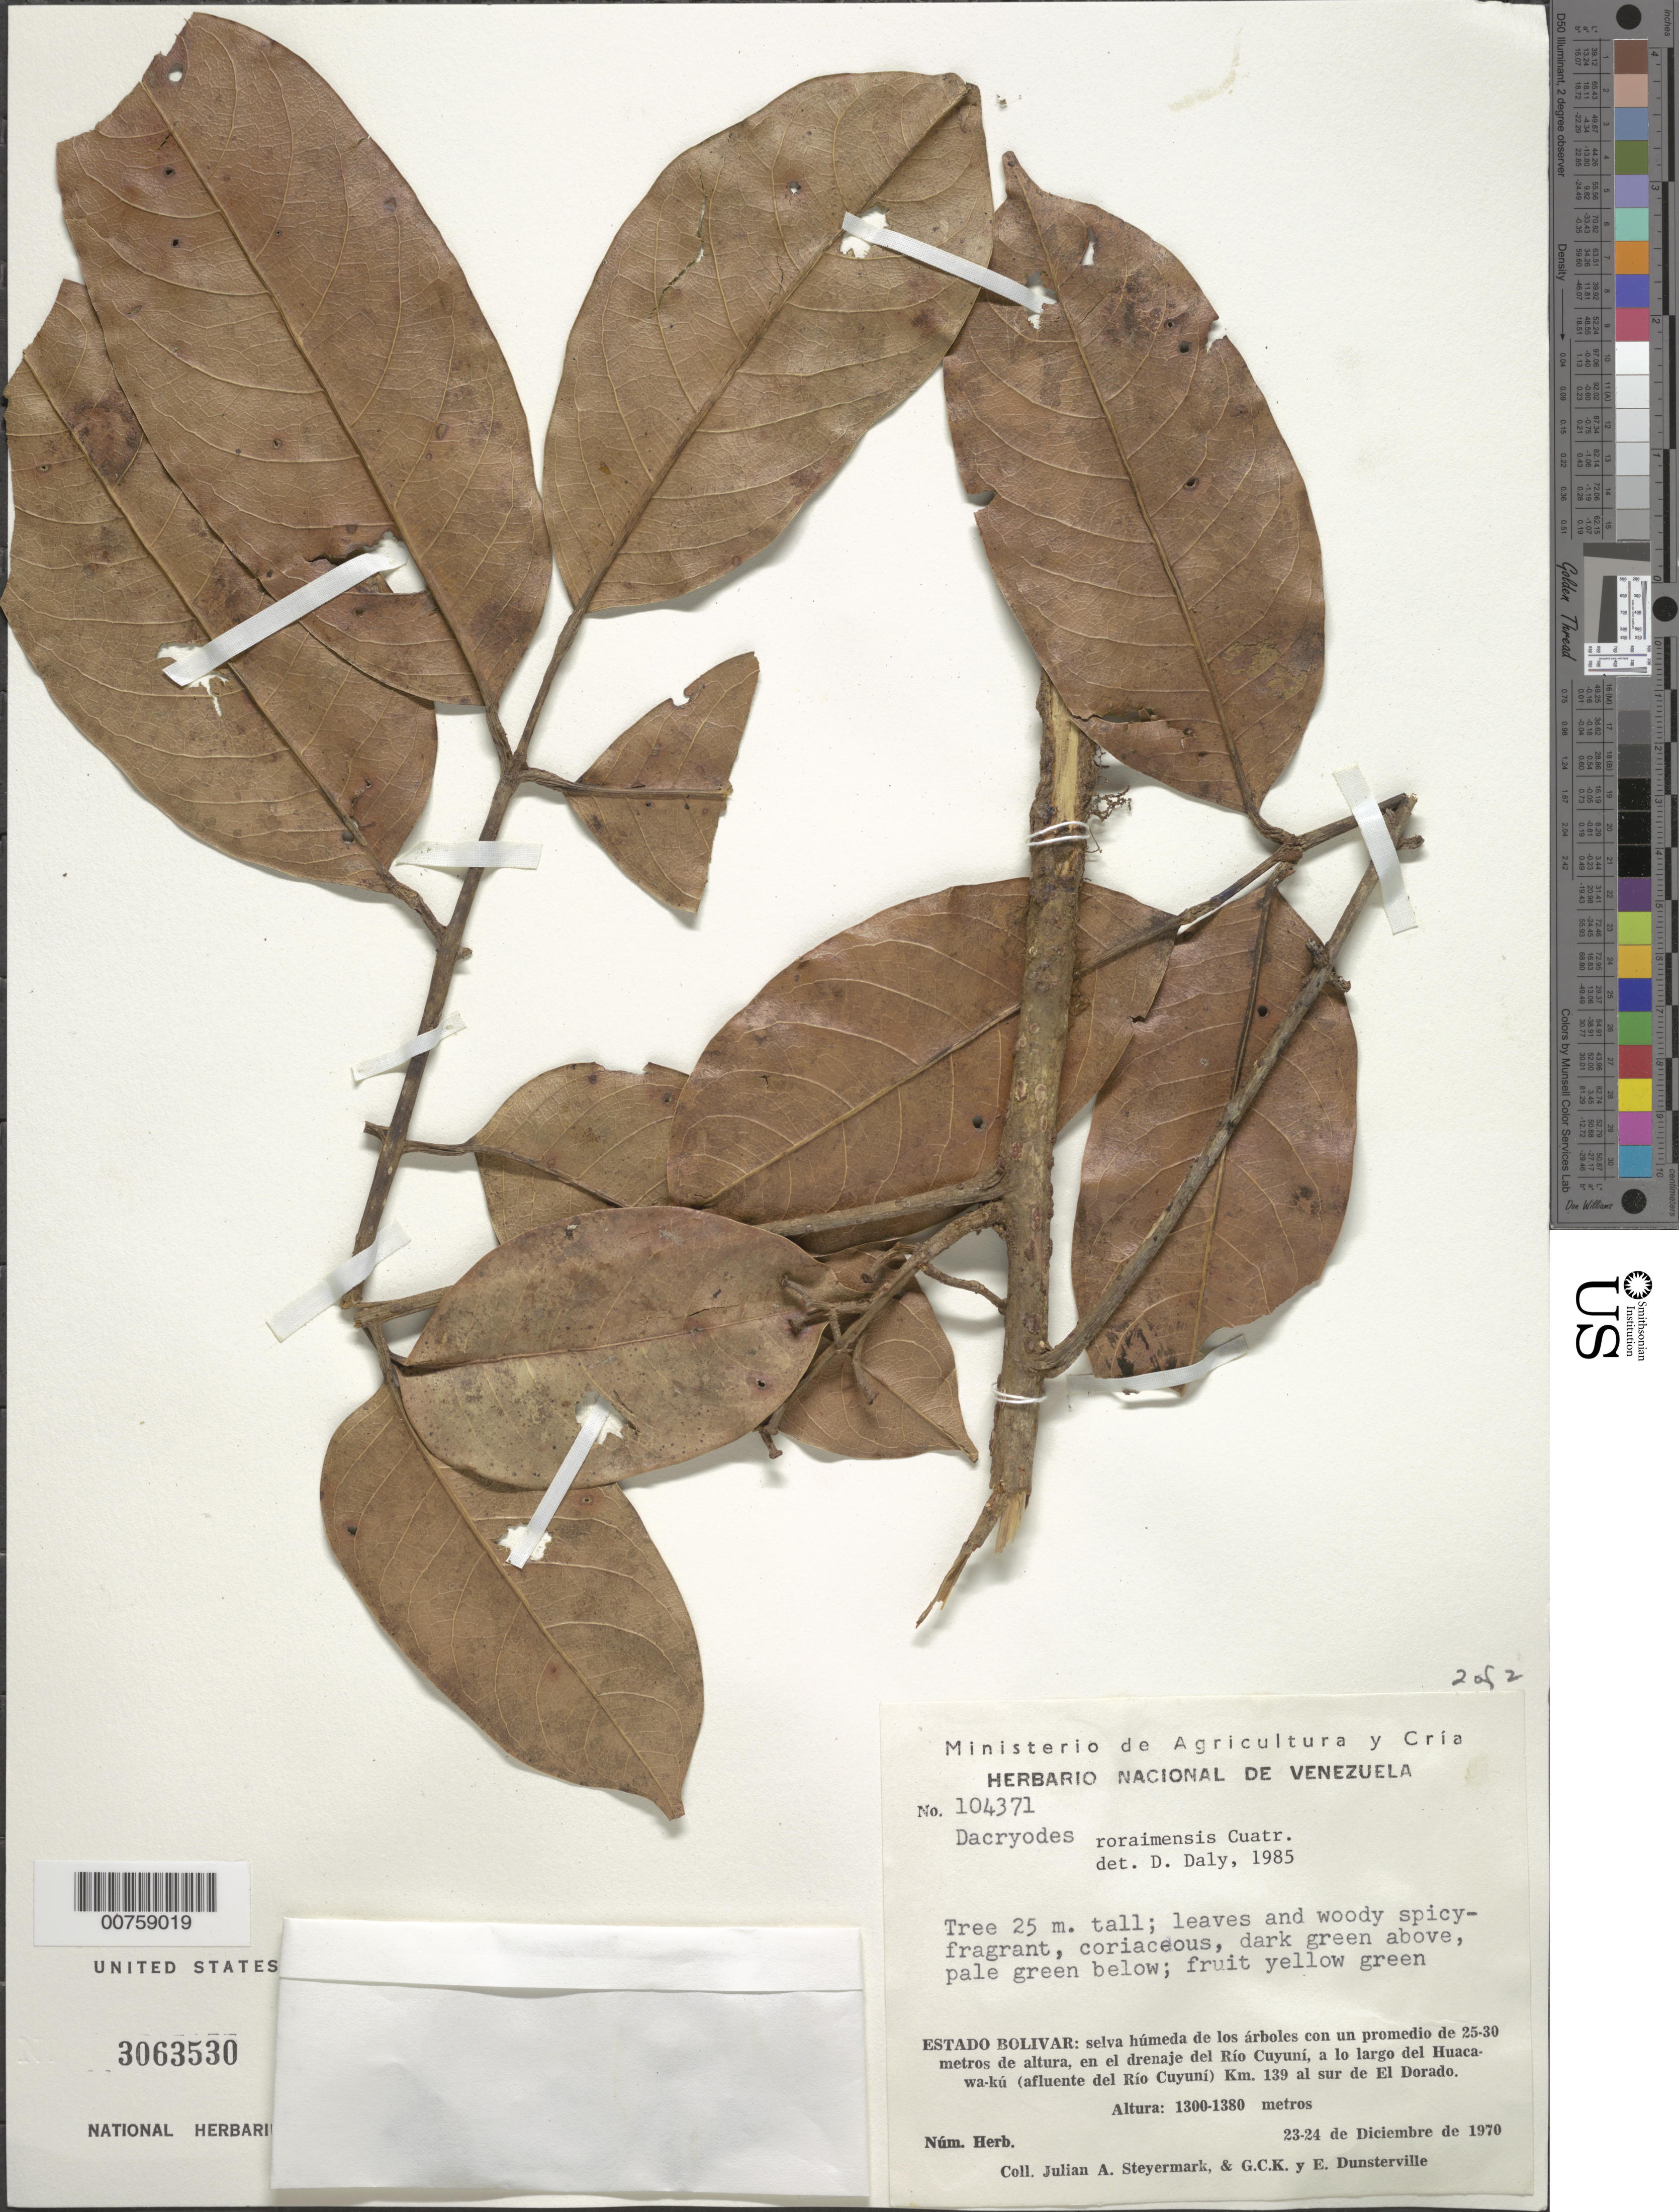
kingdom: Plantae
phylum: Tracheophyta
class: Magnoliopsida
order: Sapindales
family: Burseraceae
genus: Dacryodes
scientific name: Dacryodes roraimensis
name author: Cuatrec.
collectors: J. Steyermark, G. C. K. Dunsterville & E. Dunsterville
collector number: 104371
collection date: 1970-12-23/1970-12-24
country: Venezuela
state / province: Bolivar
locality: Selva húmeda de los árboles con un promedio de 25-30 metros de altura, en el drenaje del Río Cuyuní, a lo largo del Huacawa-kú (afluente del Río Cuyuni) Km. 139 al sur de El Dorado.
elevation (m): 1300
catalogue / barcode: US 3063530